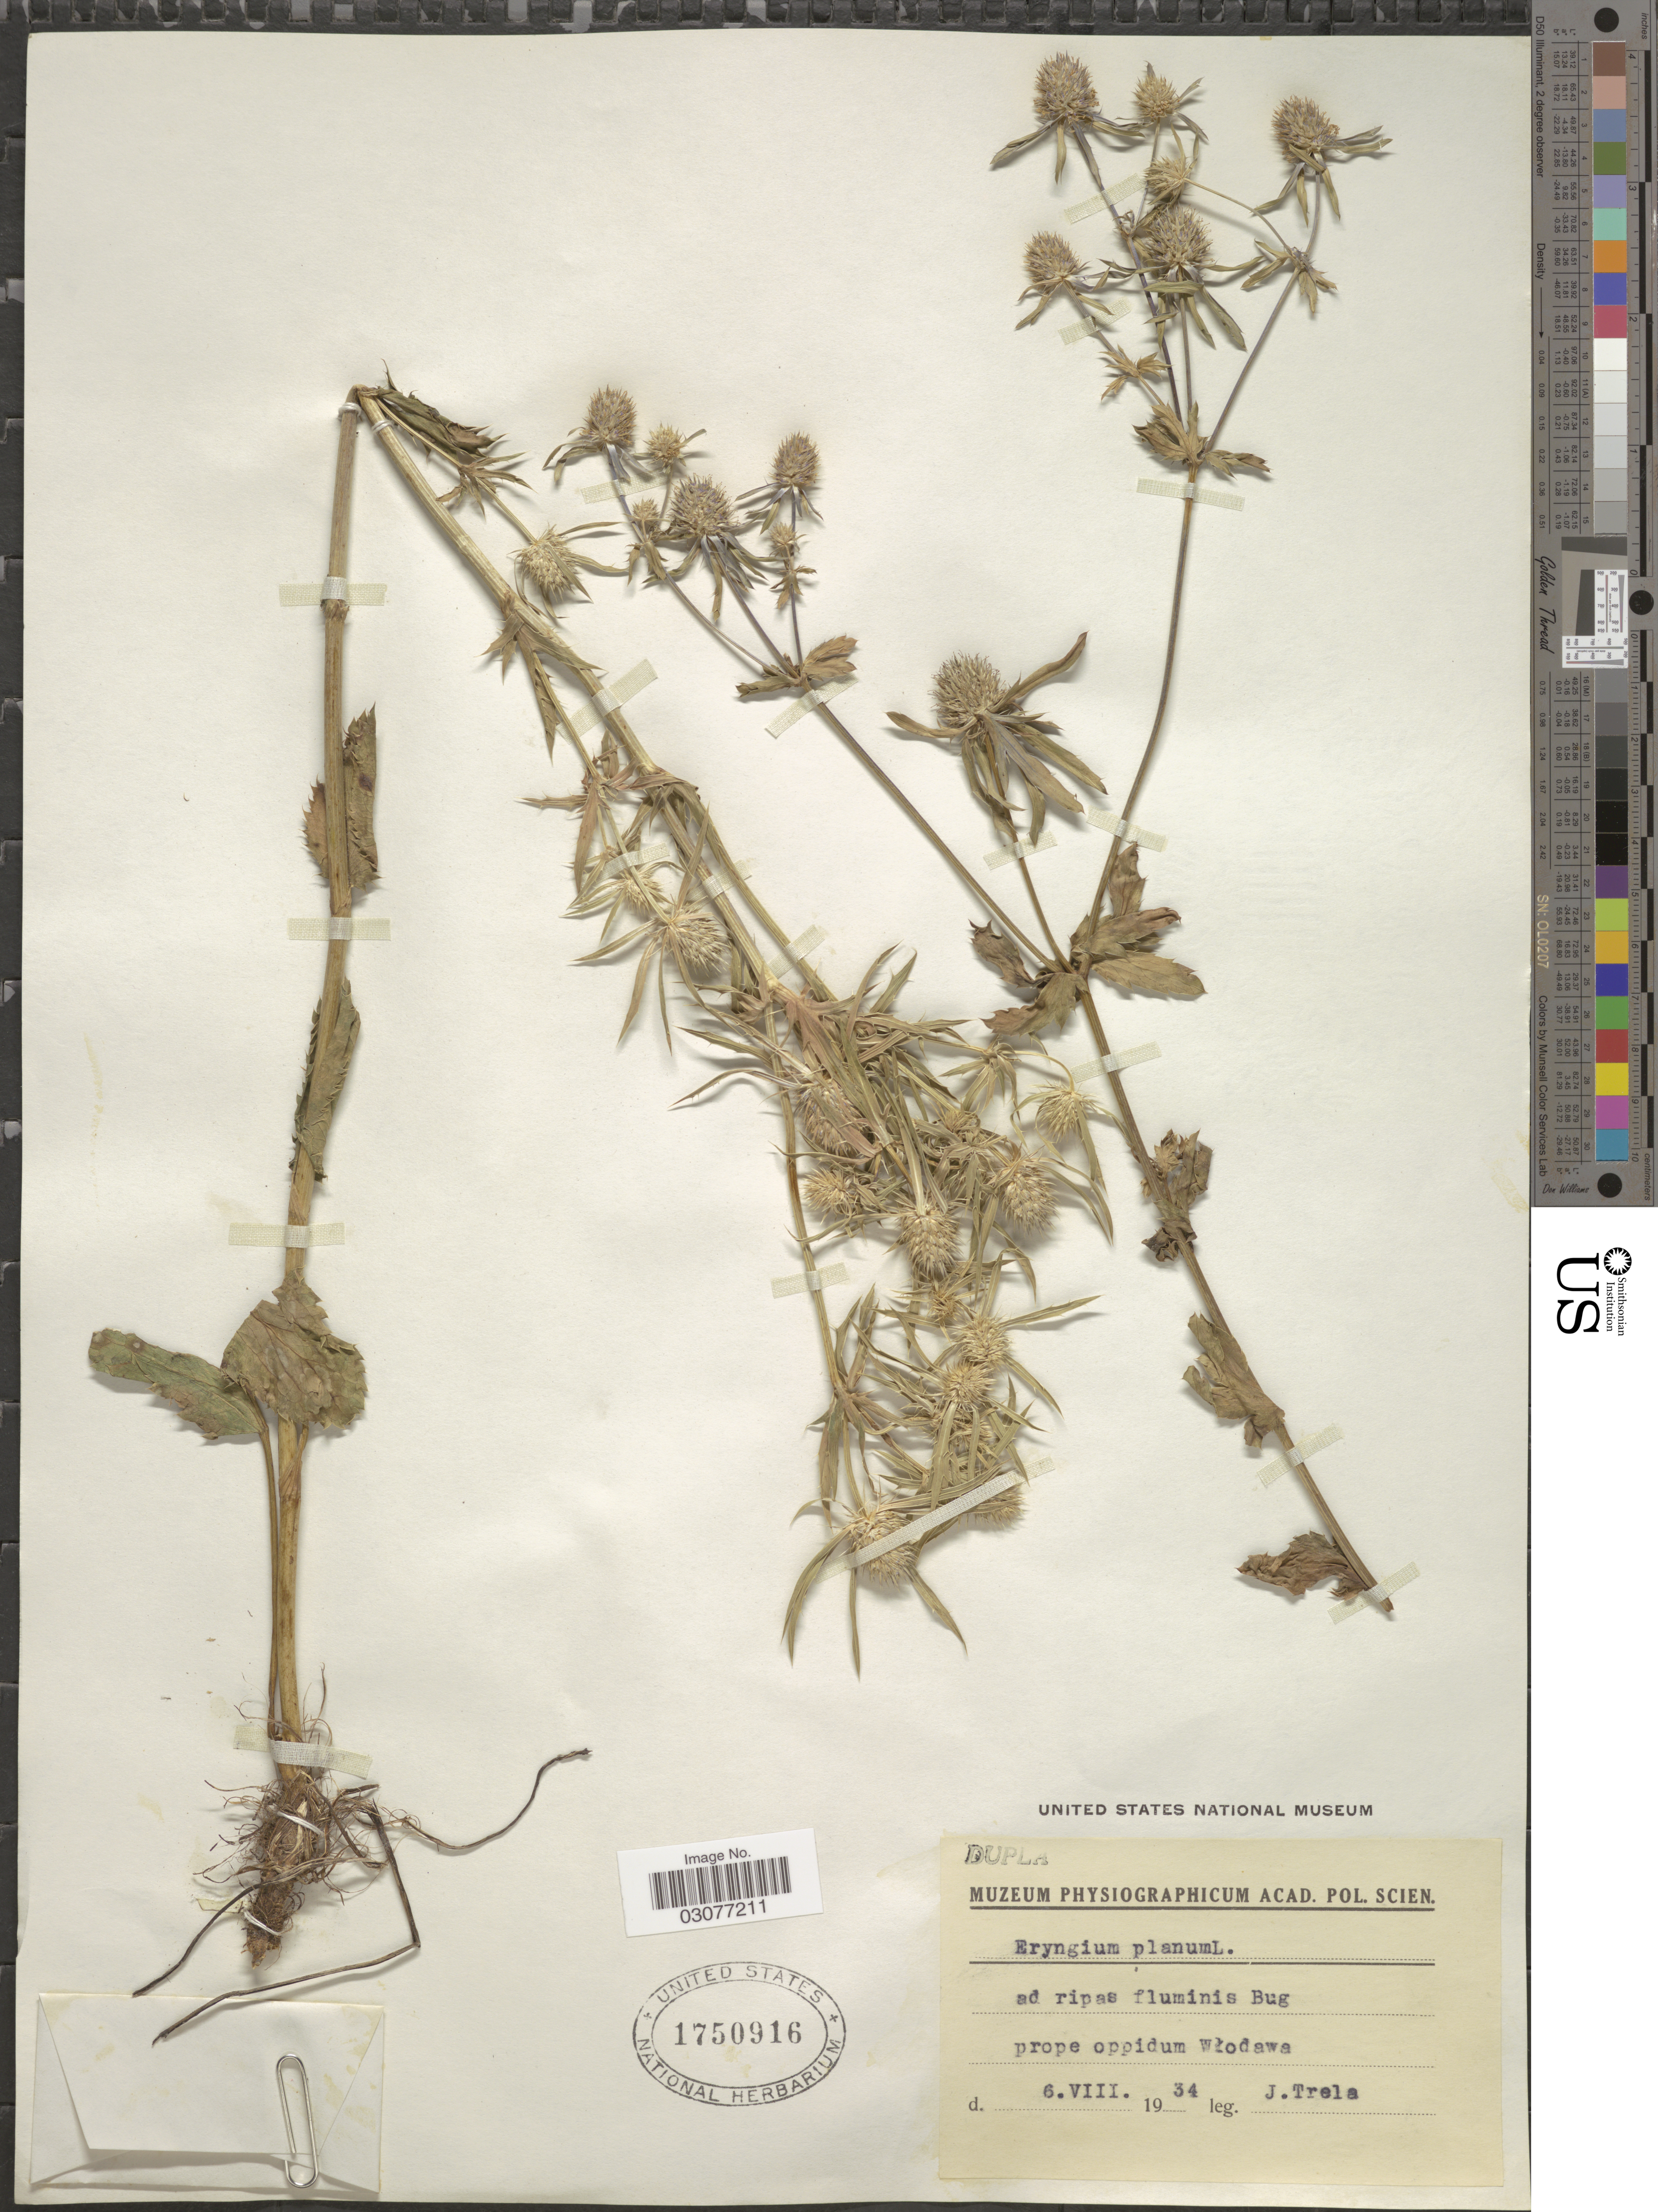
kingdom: Plantae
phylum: Tracheophyta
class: Magnoliopsida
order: Apiales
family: Apiaceae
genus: Eryngium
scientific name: Eryngium planum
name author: L.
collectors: J. Trela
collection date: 1934-08-06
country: Poland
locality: Ad ripas fluminis Bug. Prope oppidum Wlodawa.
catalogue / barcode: US 1750916